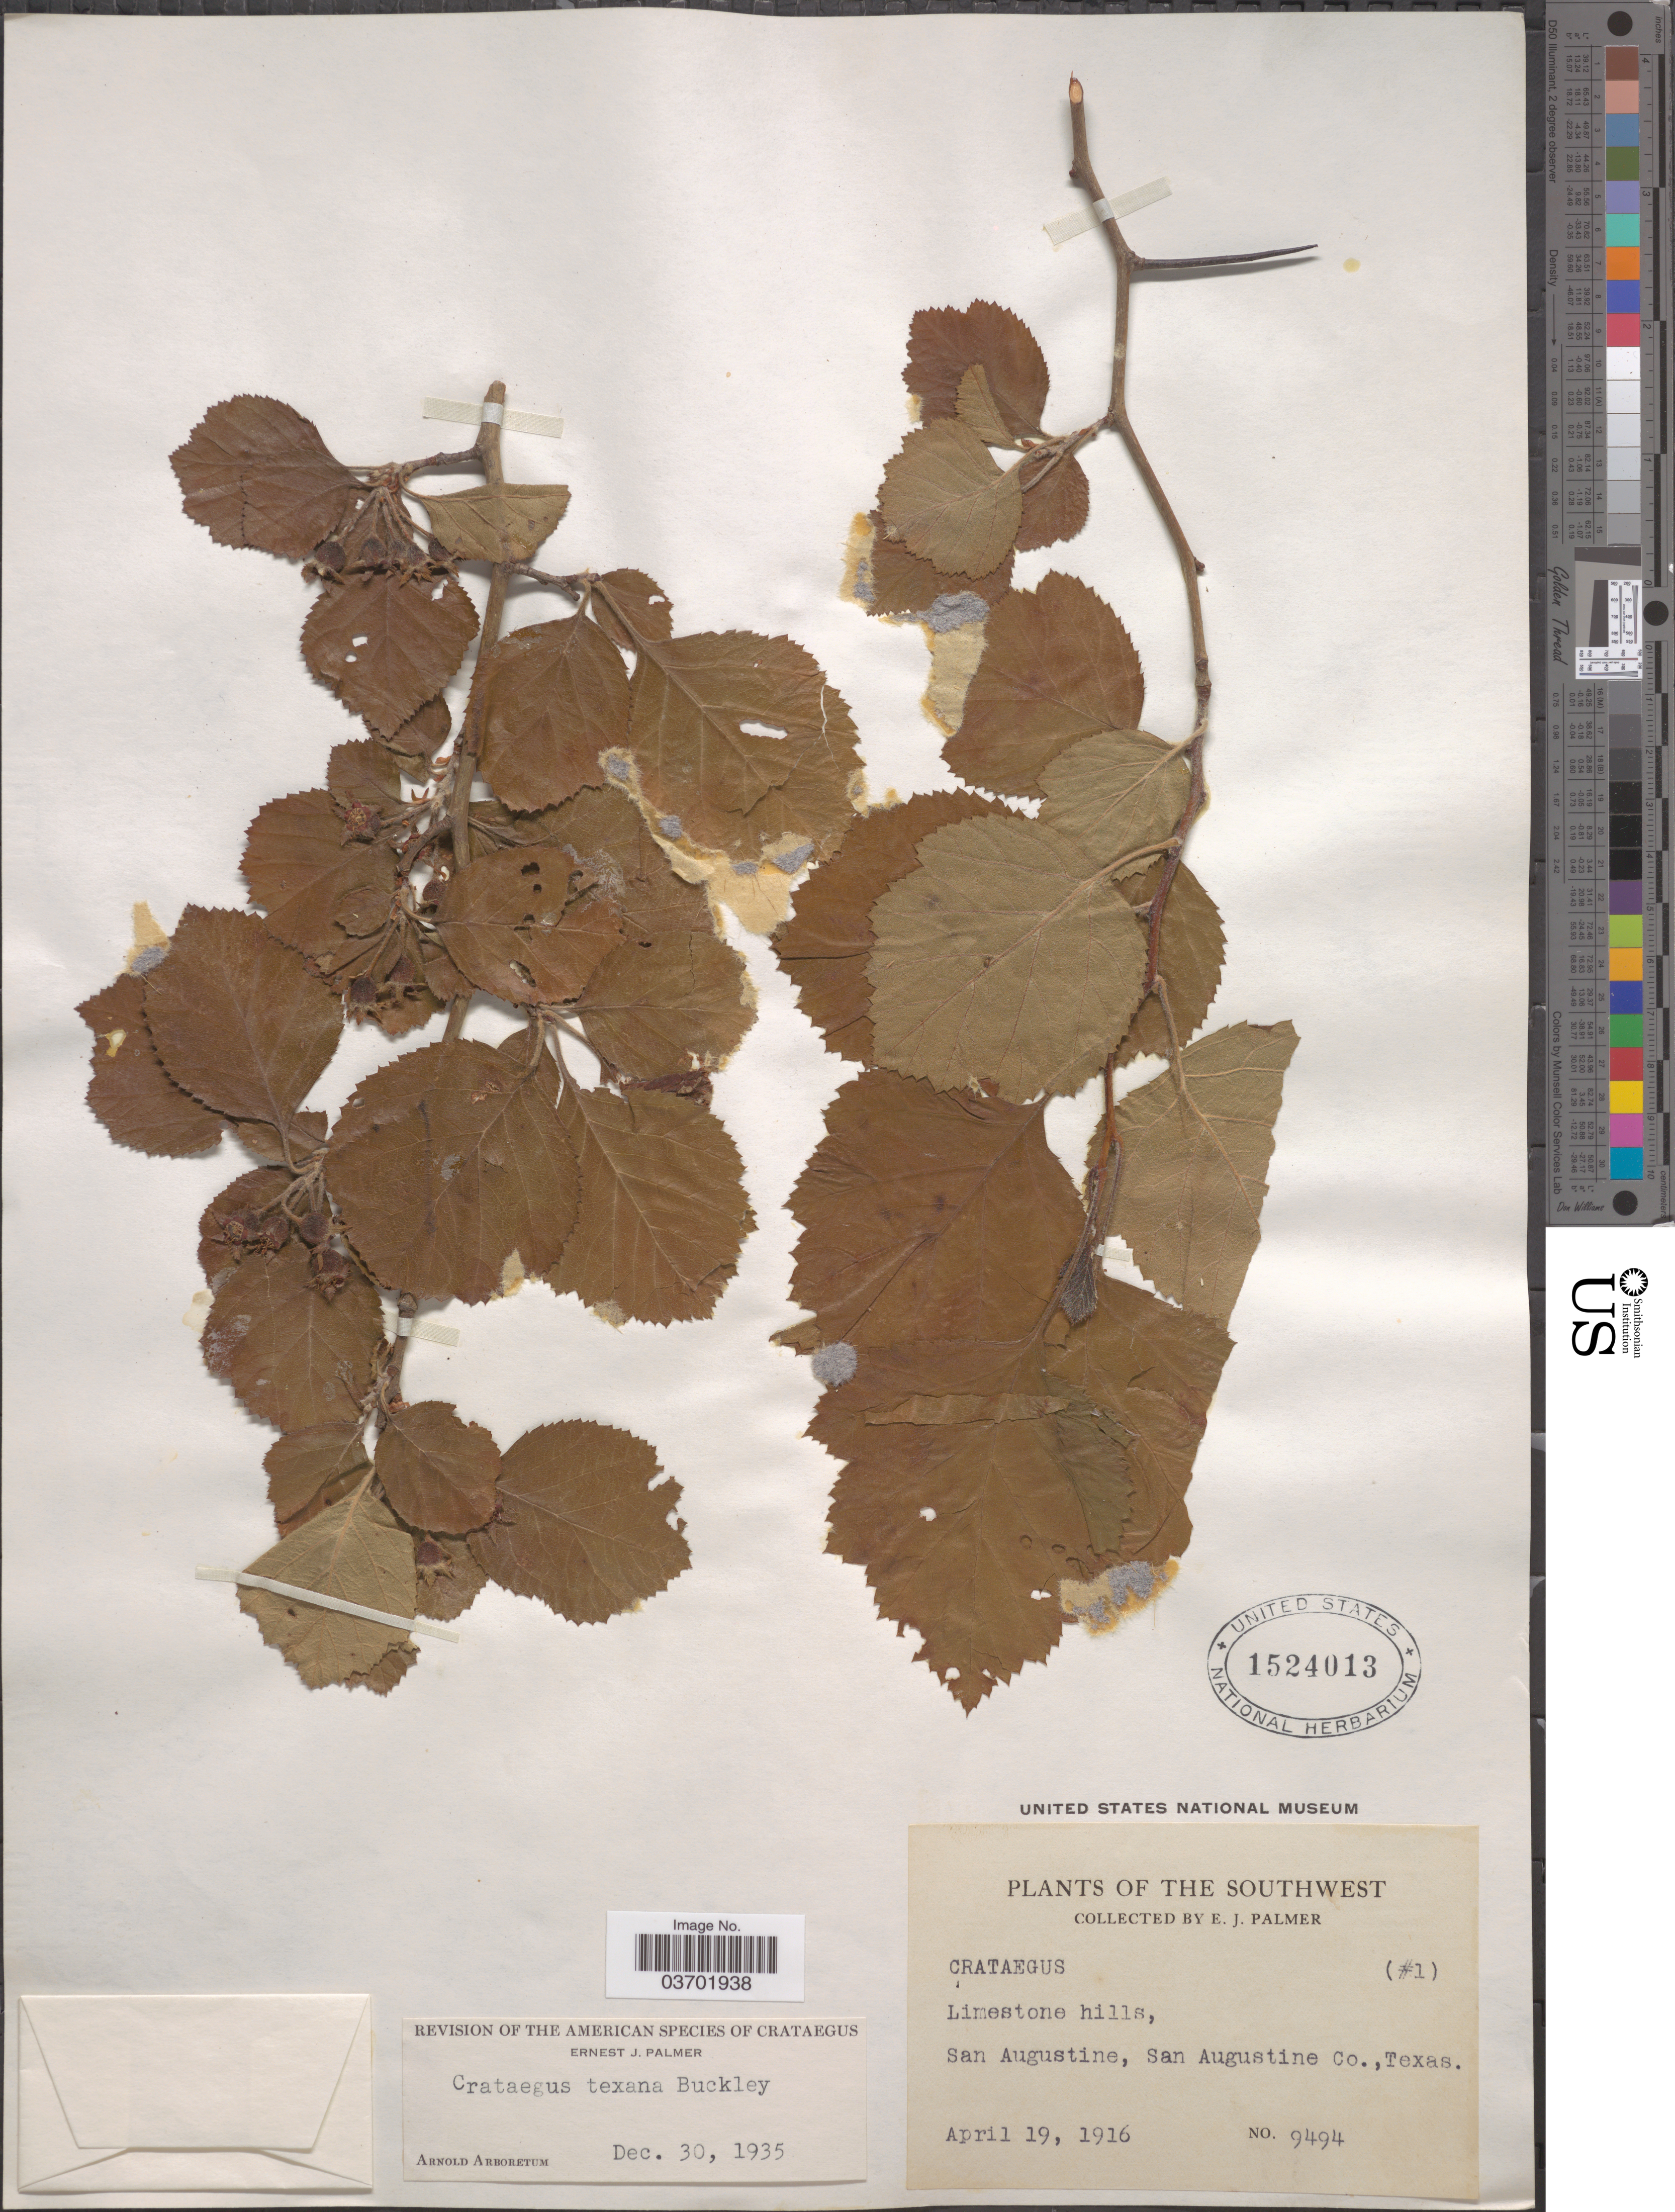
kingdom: Plantae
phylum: Tracheophyta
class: Magnoliopsida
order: Rosales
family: Rosaceae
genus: Crataegus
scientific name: Crataegus texana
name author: Buckley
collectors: E. J. Palmer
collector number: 9494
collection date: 1916-04-19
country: United States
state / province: Texas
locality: Southwest. San Augustine, San Augustine Co.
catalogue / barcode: US 1524013